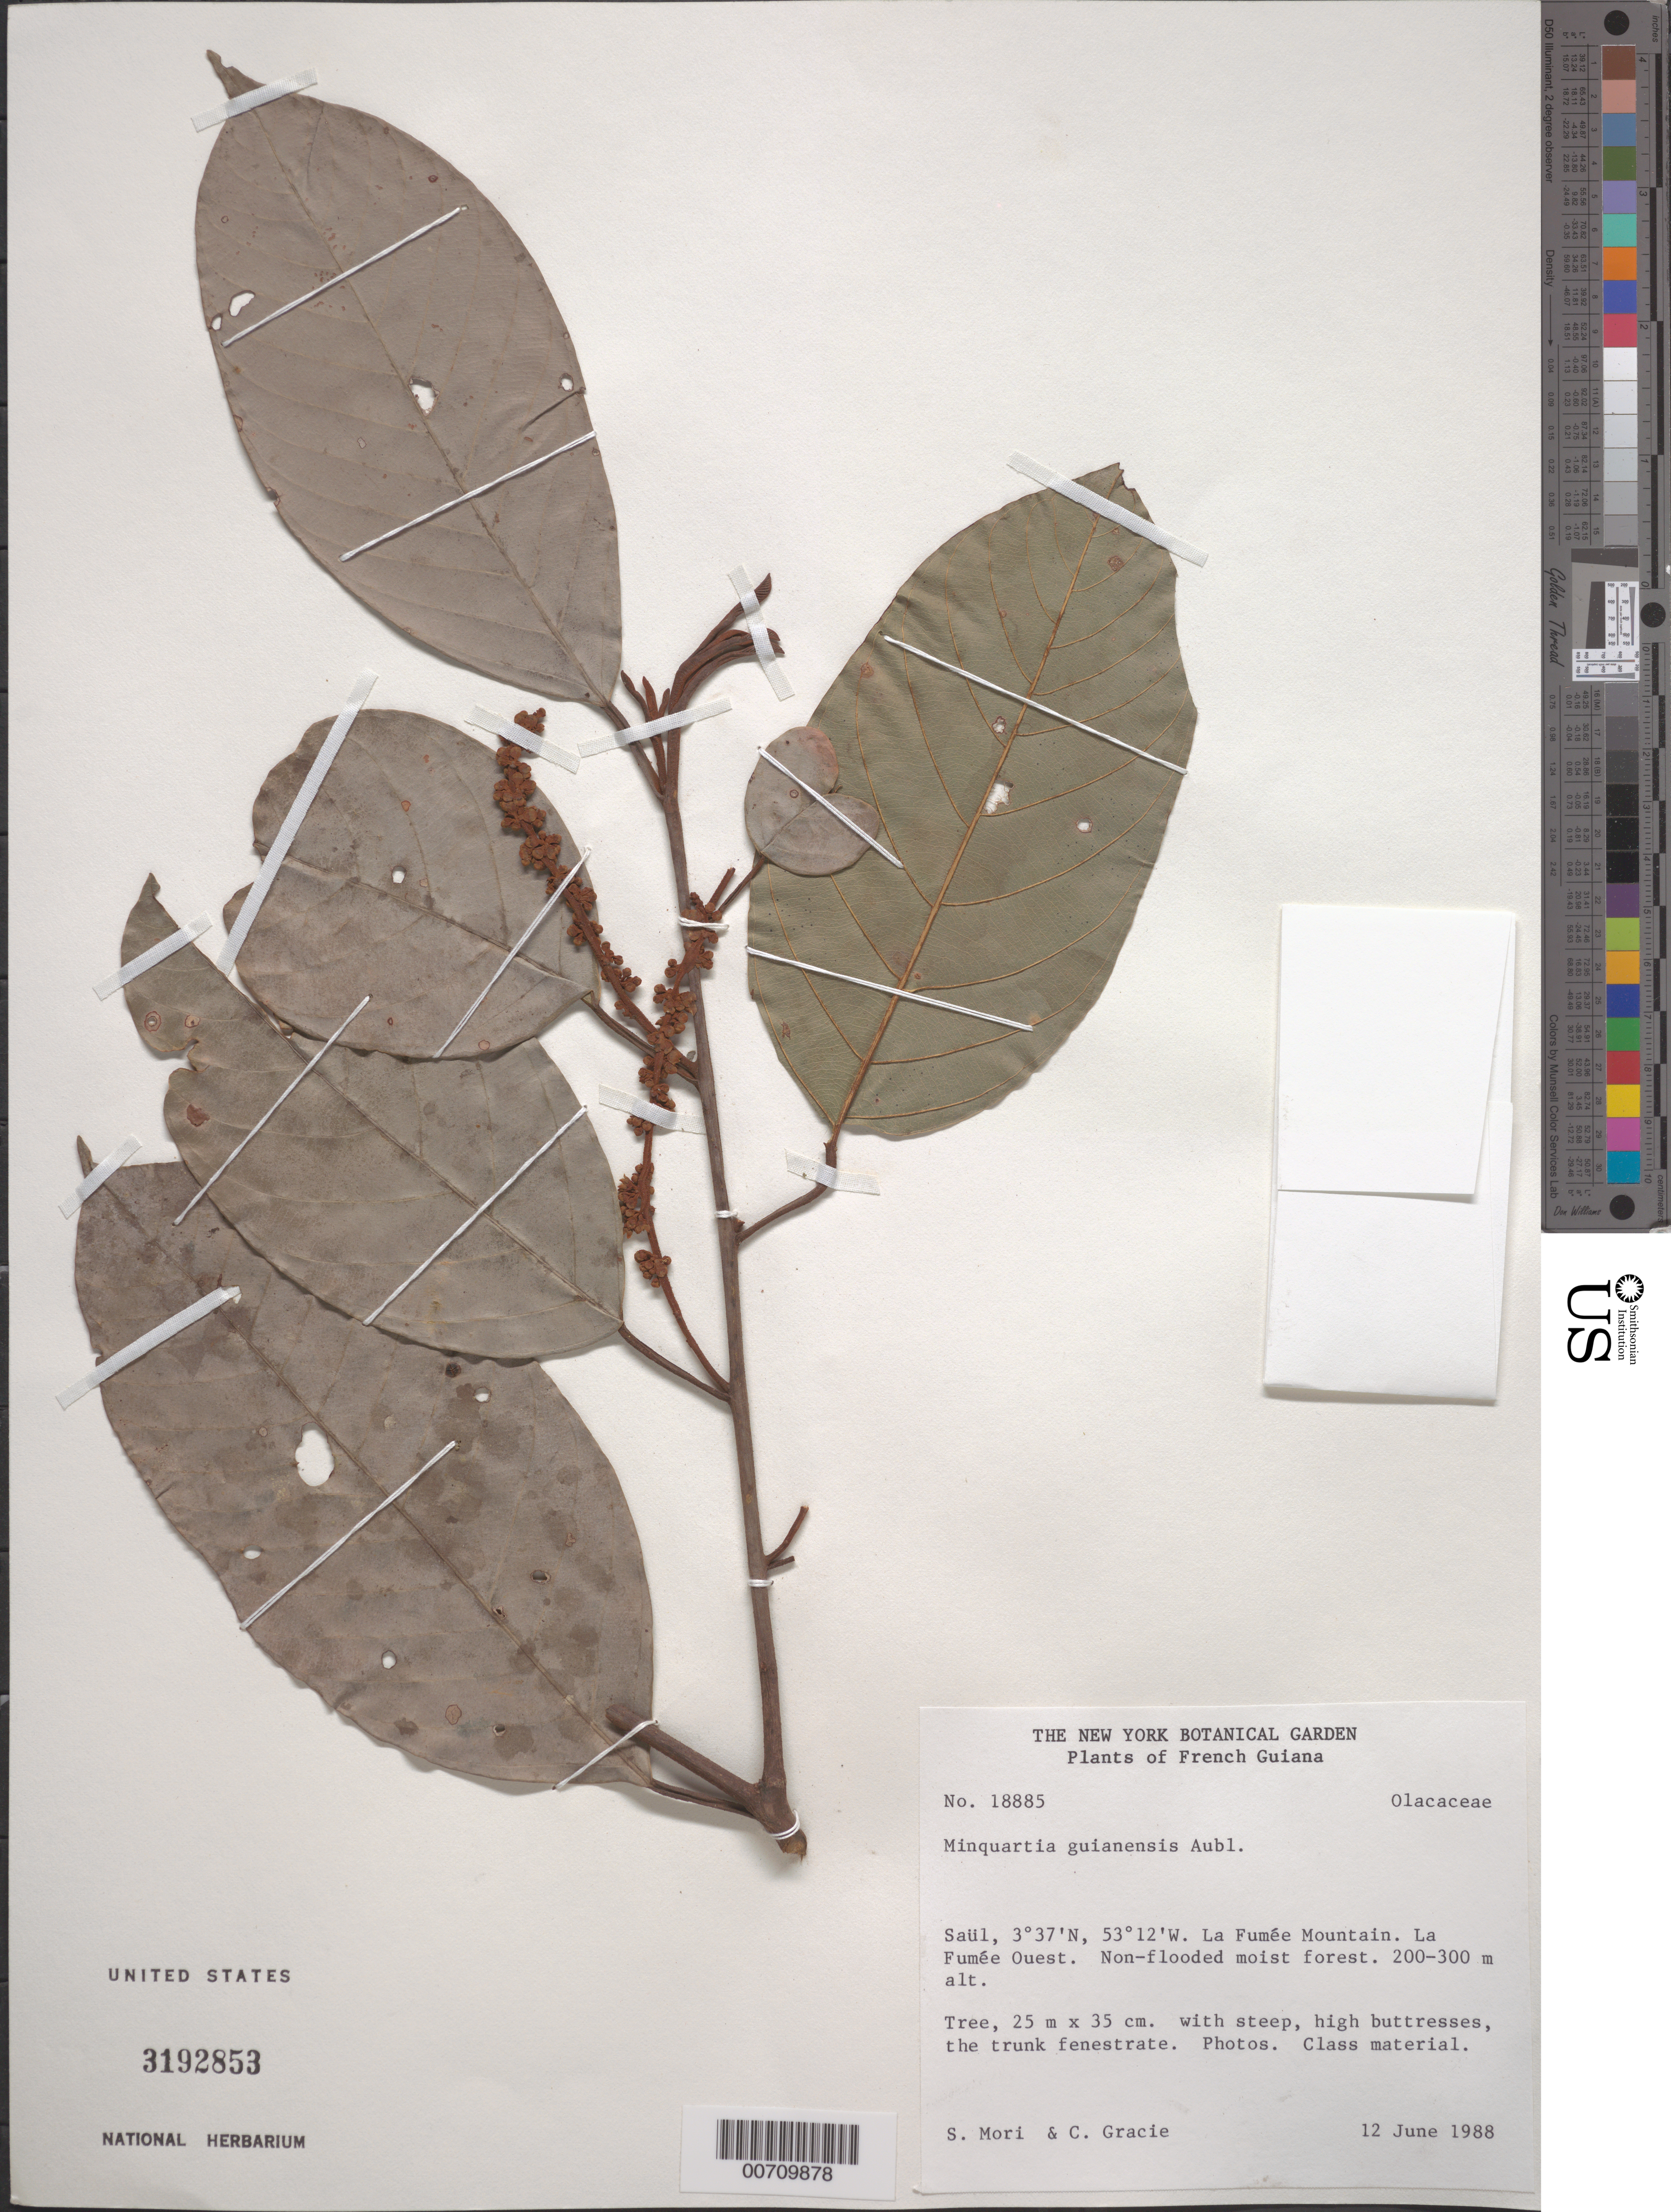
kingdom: Plantae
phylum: Tracheophyta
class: Magnoliopsida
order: Santalales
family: Coulaceae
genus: Minquartia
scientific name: Minquartia guianensis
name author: Aubl.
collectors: S. Mori & C. A. Gracie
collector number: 18885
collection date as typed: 12-Jun-88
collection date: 1988-06-12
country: French Guiana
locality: Saül, La Fumée Mountain Trail, La Fumée Ouest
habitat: Non-flooded moist forest.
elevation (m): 200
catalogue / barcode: US 3192853